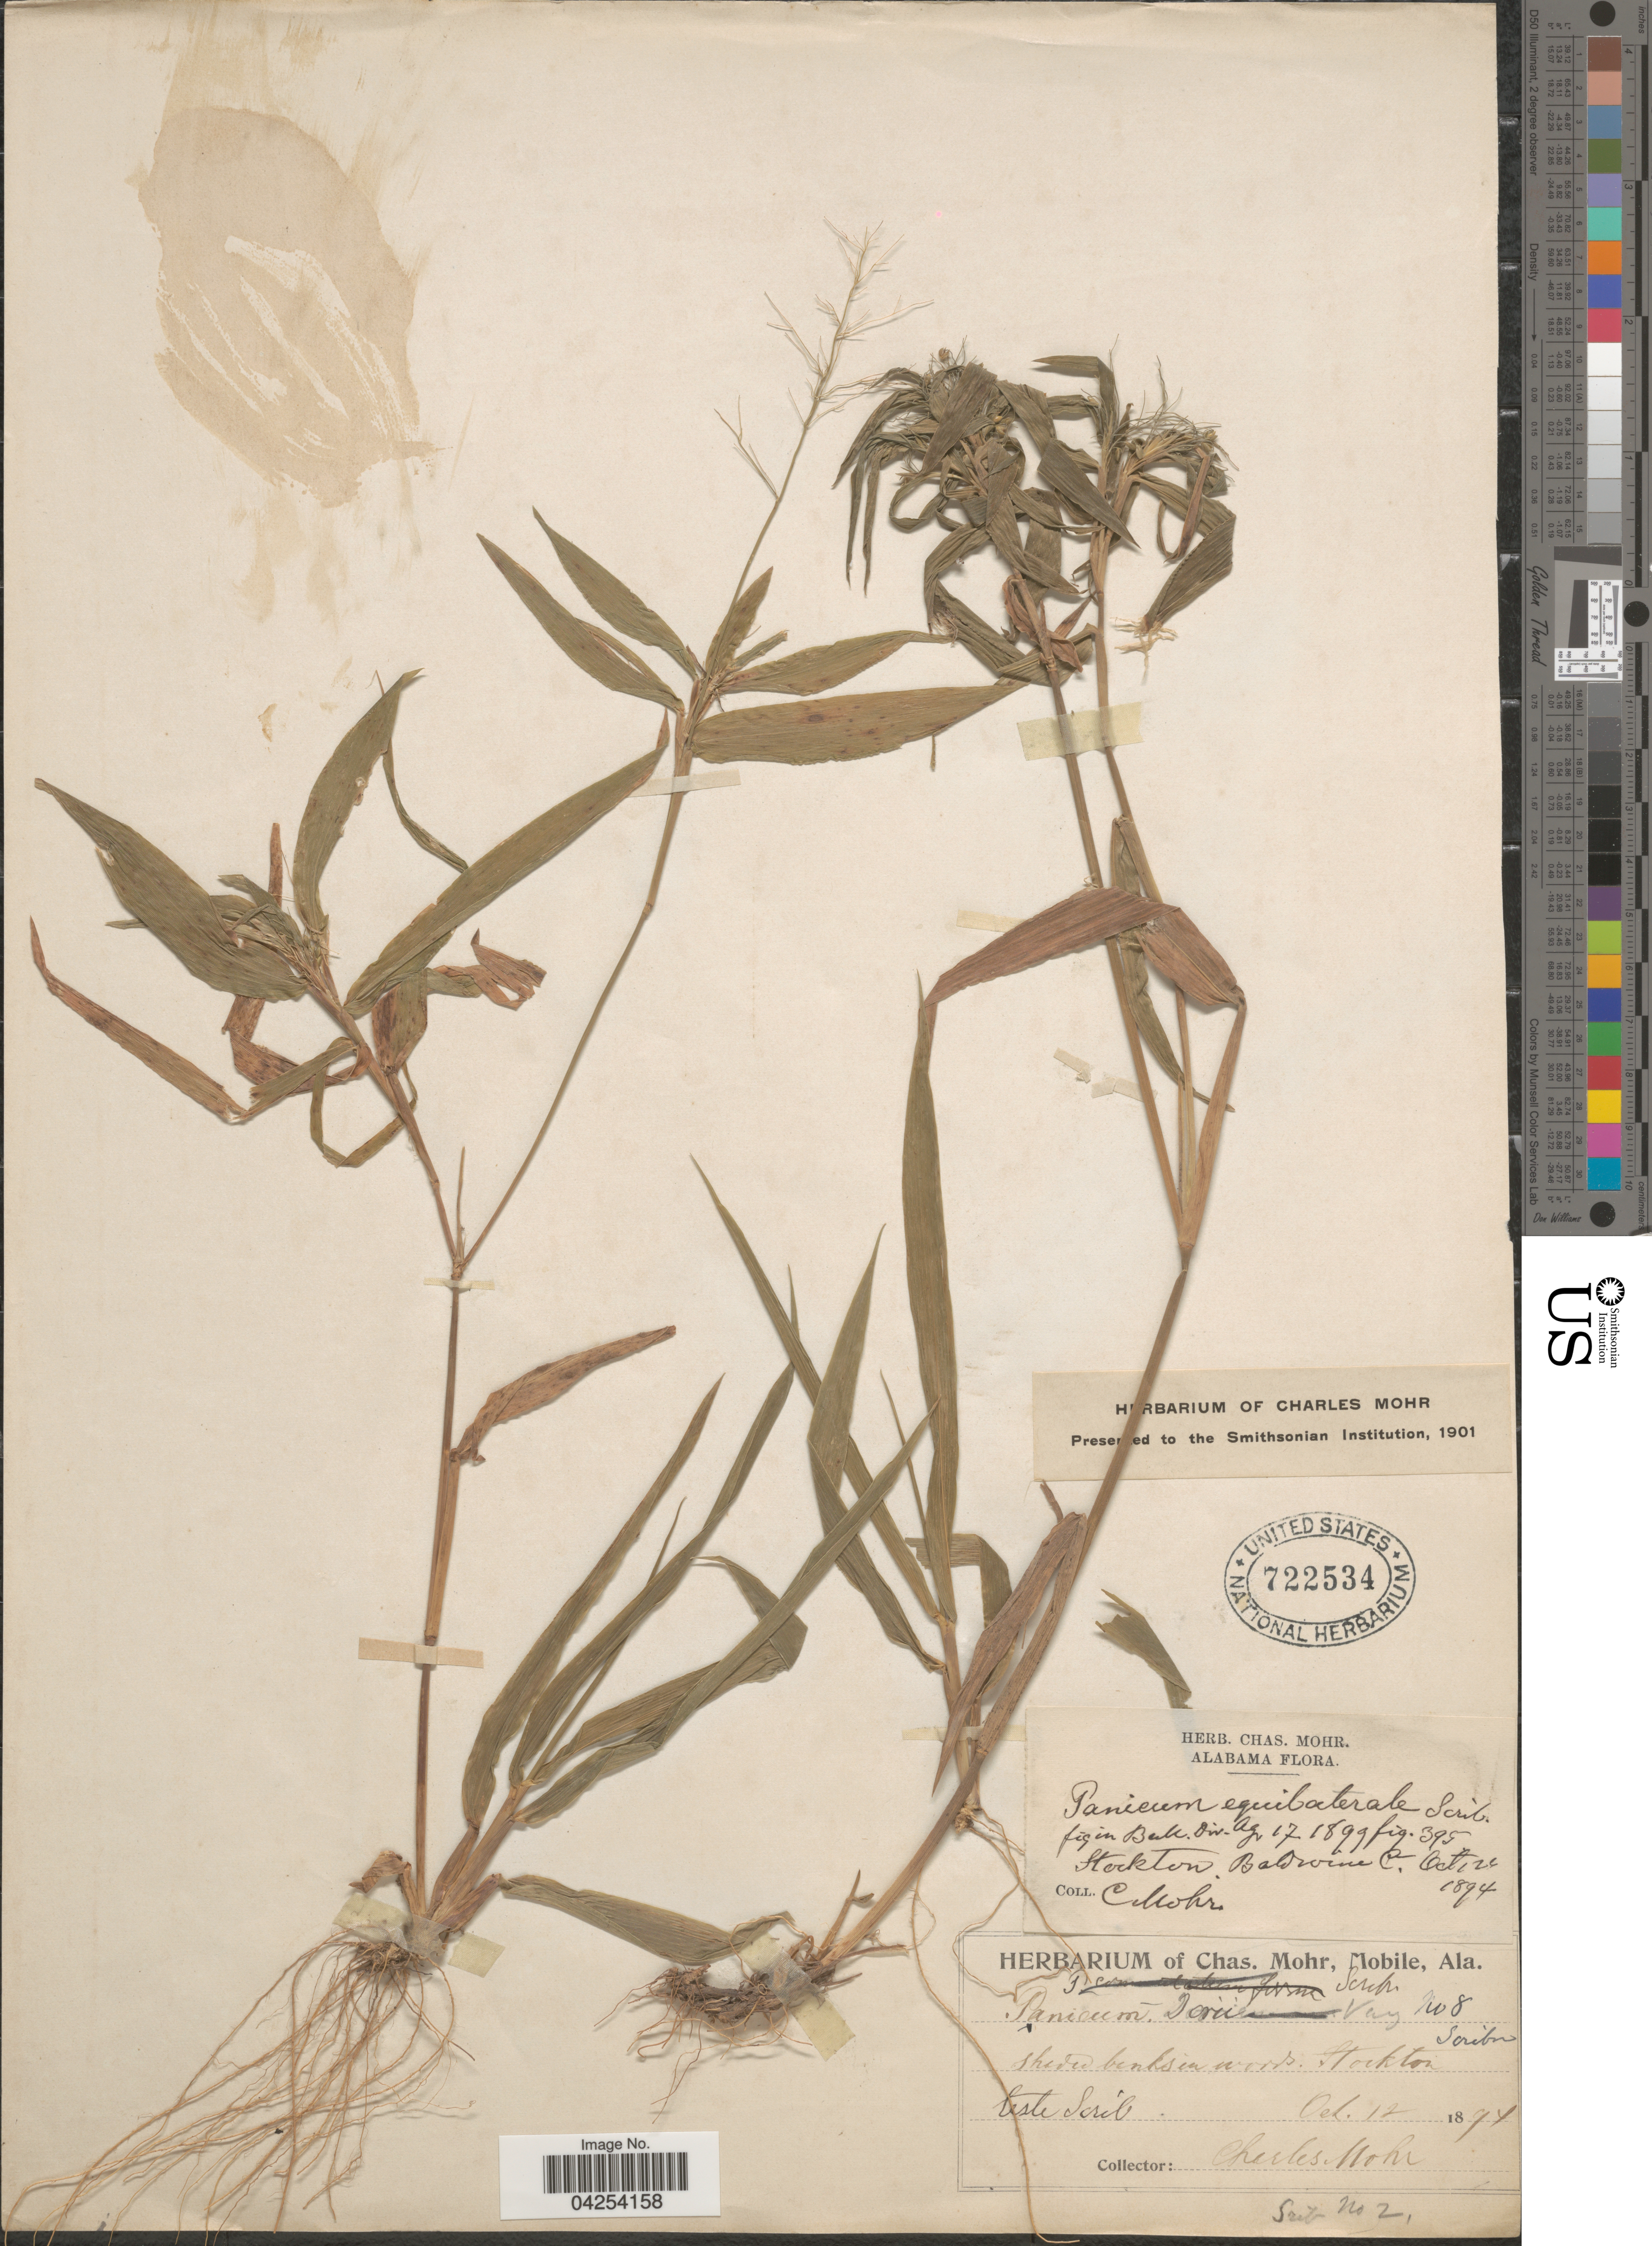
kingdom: Plantae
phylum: Tracheophyta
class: Liliopsida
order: Poales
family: Poaceae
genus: Dichanthelium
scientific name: Dichanthelium commutatum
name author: (Schult.) Gould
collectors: Mohr, C. T. (herbarium)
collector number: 2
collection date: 1894-10-12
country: United States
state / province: Alabama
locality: Stockton, Baldwin Co.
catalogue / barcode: US 722534